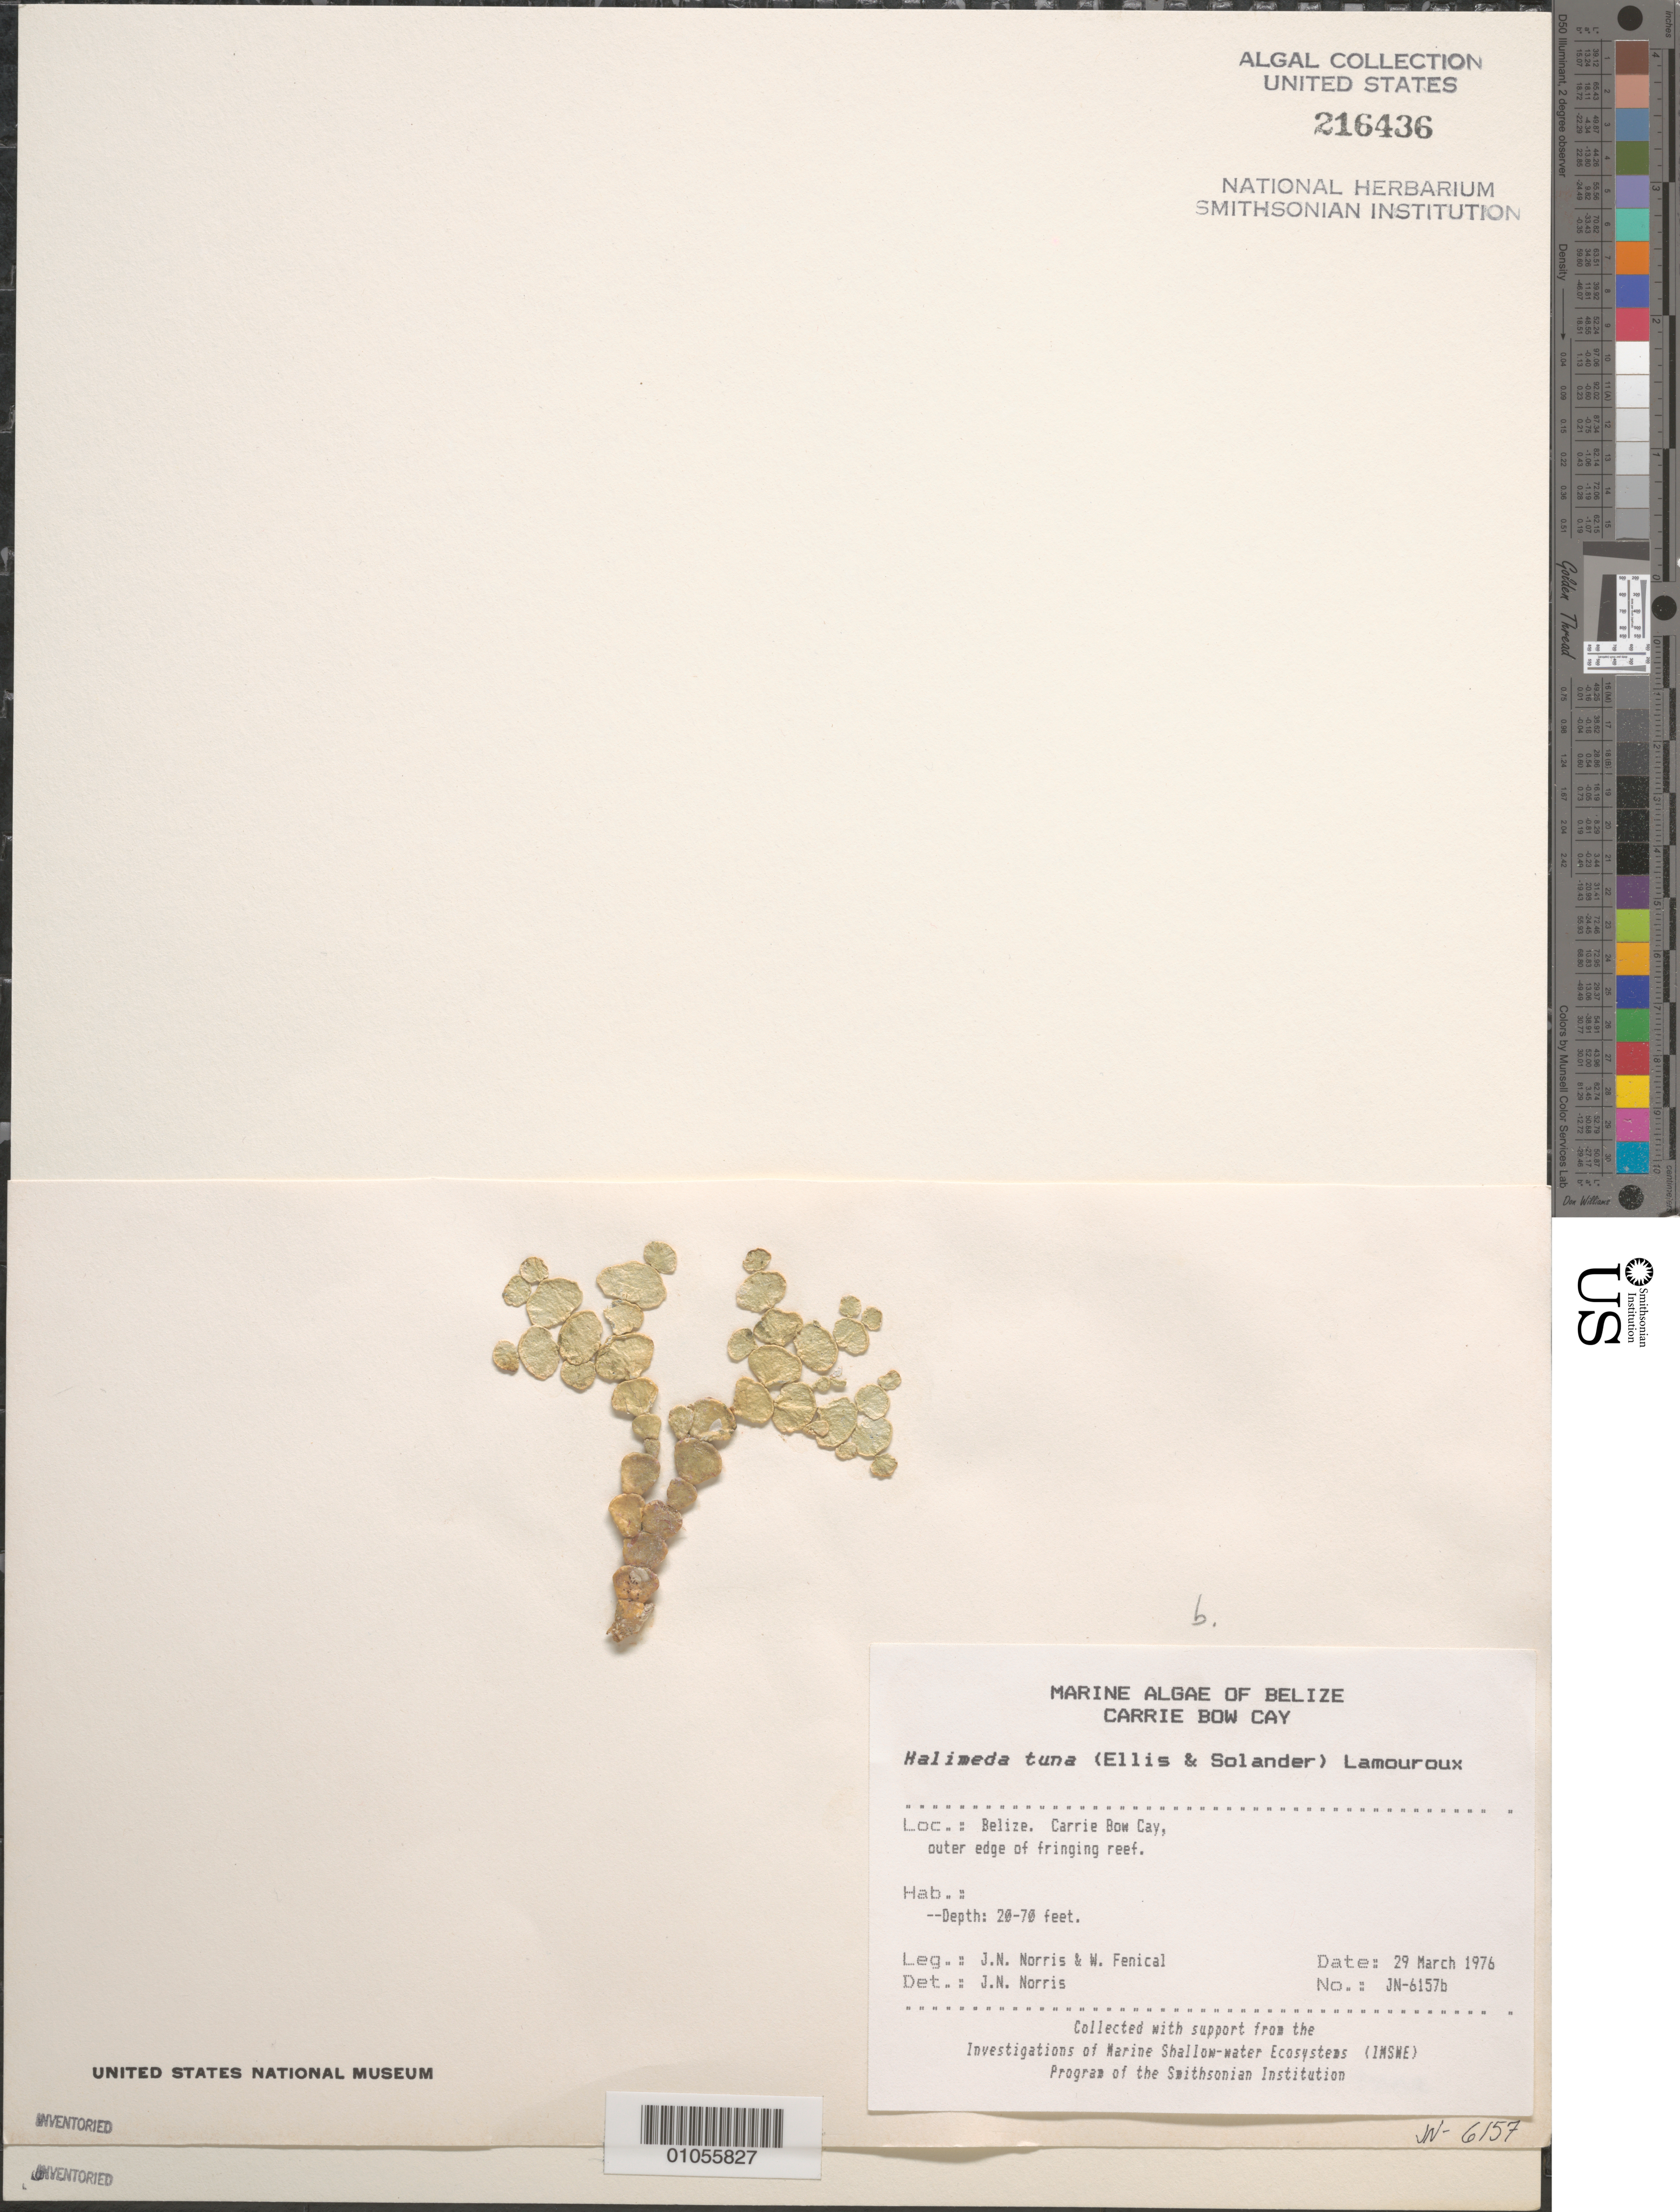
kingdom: Plantae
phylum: Chlorophyta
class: Ulvophyceae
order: Bryopsidales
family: Halimedaceae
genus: Halimeda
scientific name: Halimeda tuna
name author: (J. Ellis & Sol.) J.V.Lamouroux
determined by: Norris, James N.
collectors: J. N. Norris & W. Fenical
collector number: JN-6157b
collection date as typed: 29 Mar 1976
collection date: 1976-03-29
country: Belize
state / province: Stann Creek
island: Carrie Bow Cay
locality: Outer edge of fringing reef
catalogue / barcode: US 216436